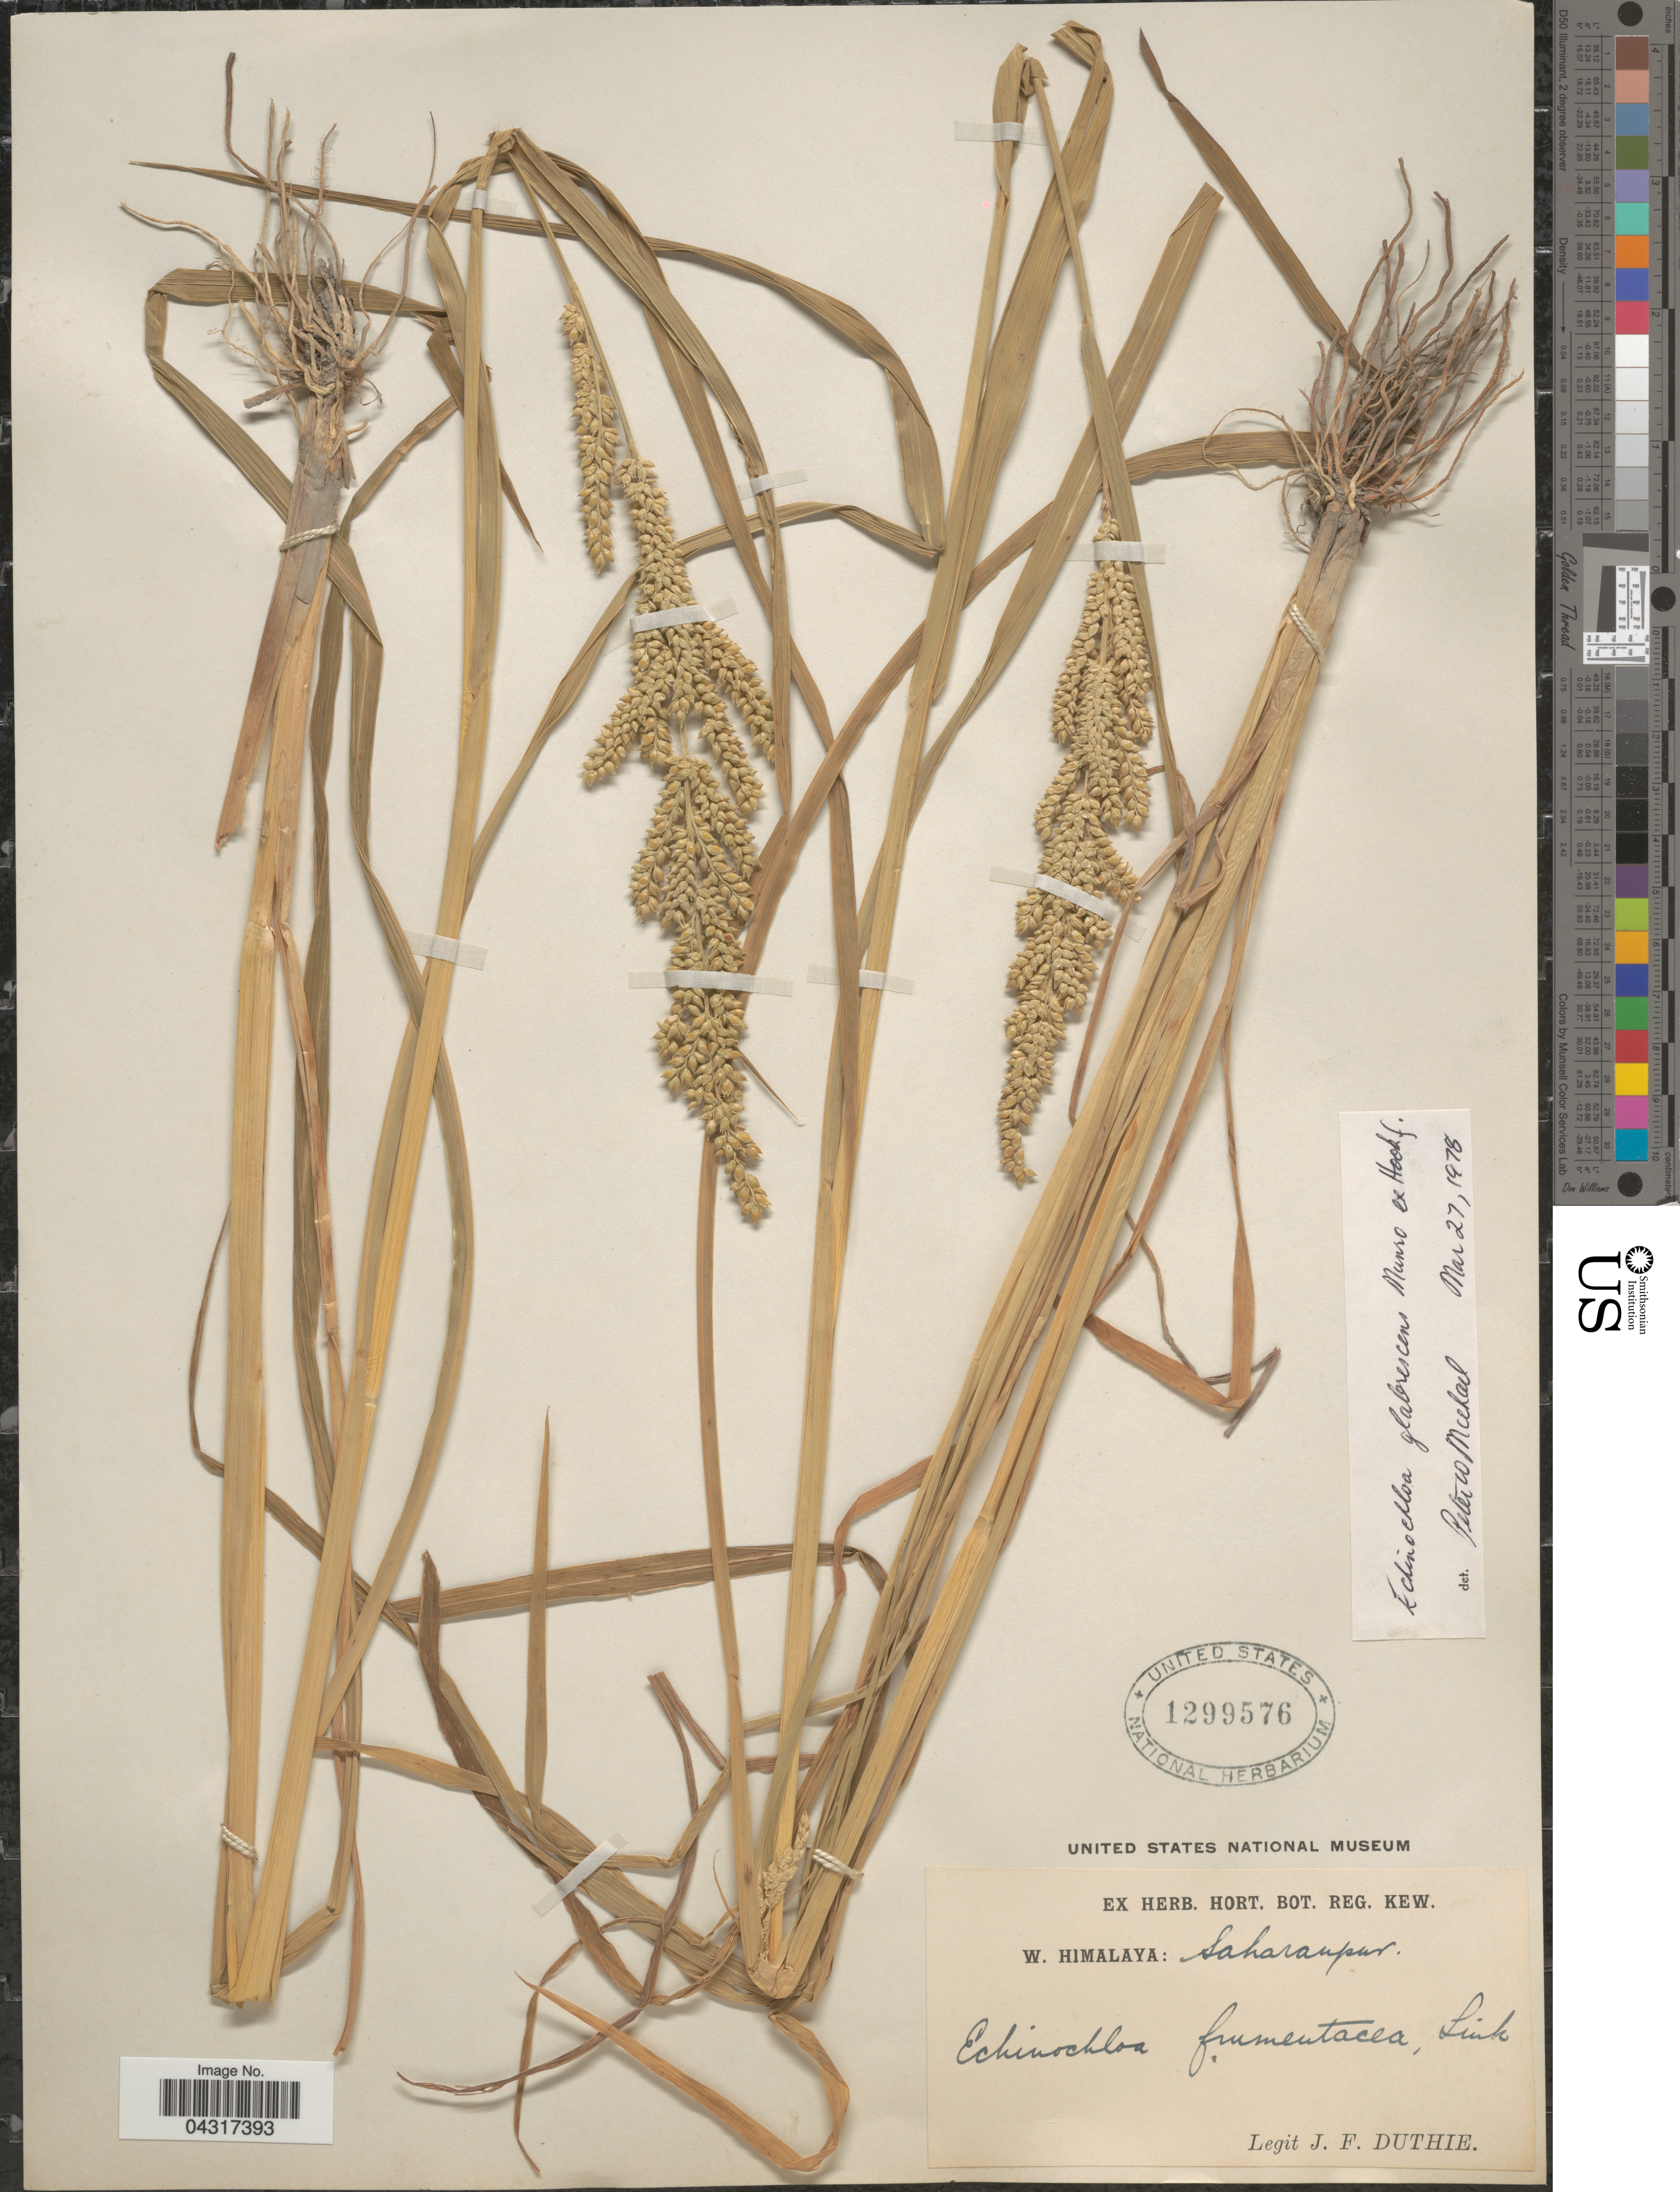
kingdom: Plantae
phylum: Tracheophyta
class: Liliopsida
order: Poales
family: Poaceae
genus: Echinochloa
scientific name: Echinochloa glabrescens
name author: Munro ex Hook. f.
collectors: J. F. Duthie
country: India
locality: W. Himalaya: Saharanpur.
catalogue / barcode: US 1299576